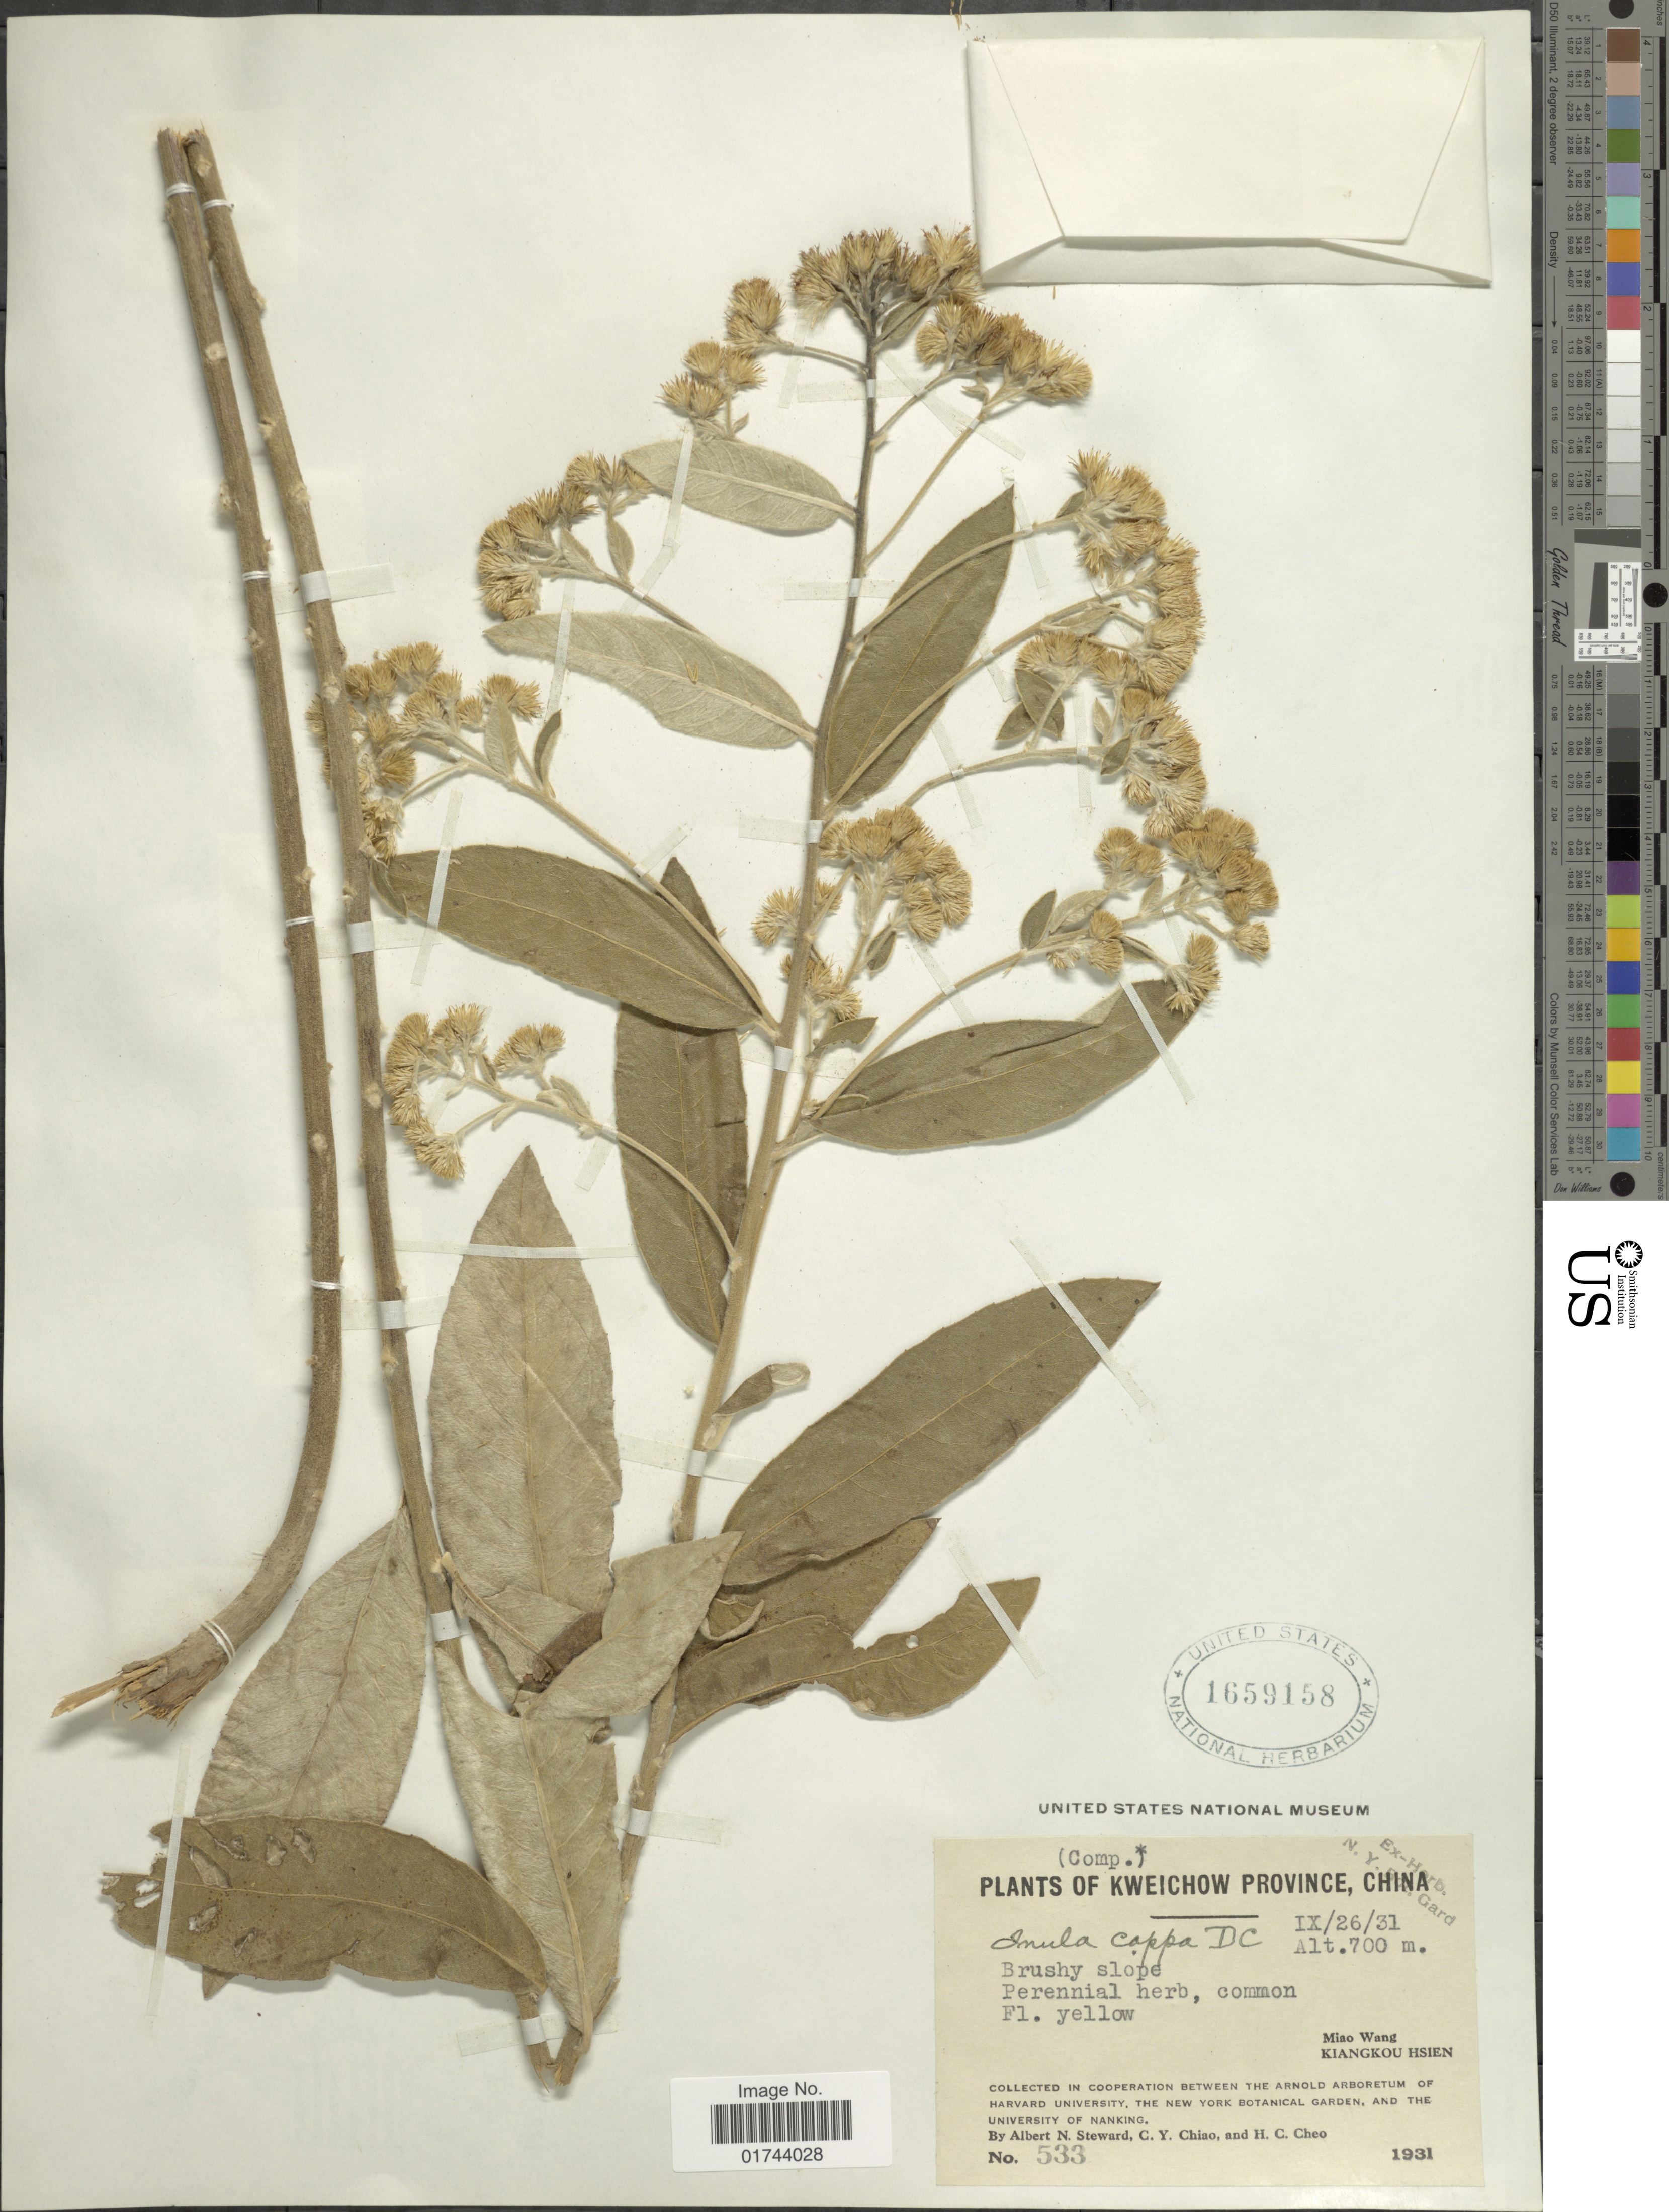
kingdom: Plantae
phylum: Tracheophyta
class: Magnoliopsida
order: Asterales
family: Asteraceae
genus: Inula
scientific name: Inula cappa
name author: (Buch.-Ham. ex D. Don) DC.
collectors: A. N. Steward, C. Y. Chiao & H. Cheo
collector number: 533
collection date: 1931-09-26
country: China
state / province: Guizhou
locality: Kweichow Province, Miao Wang, Kiangkou Hsien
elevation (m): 700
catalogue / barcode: US 1659158